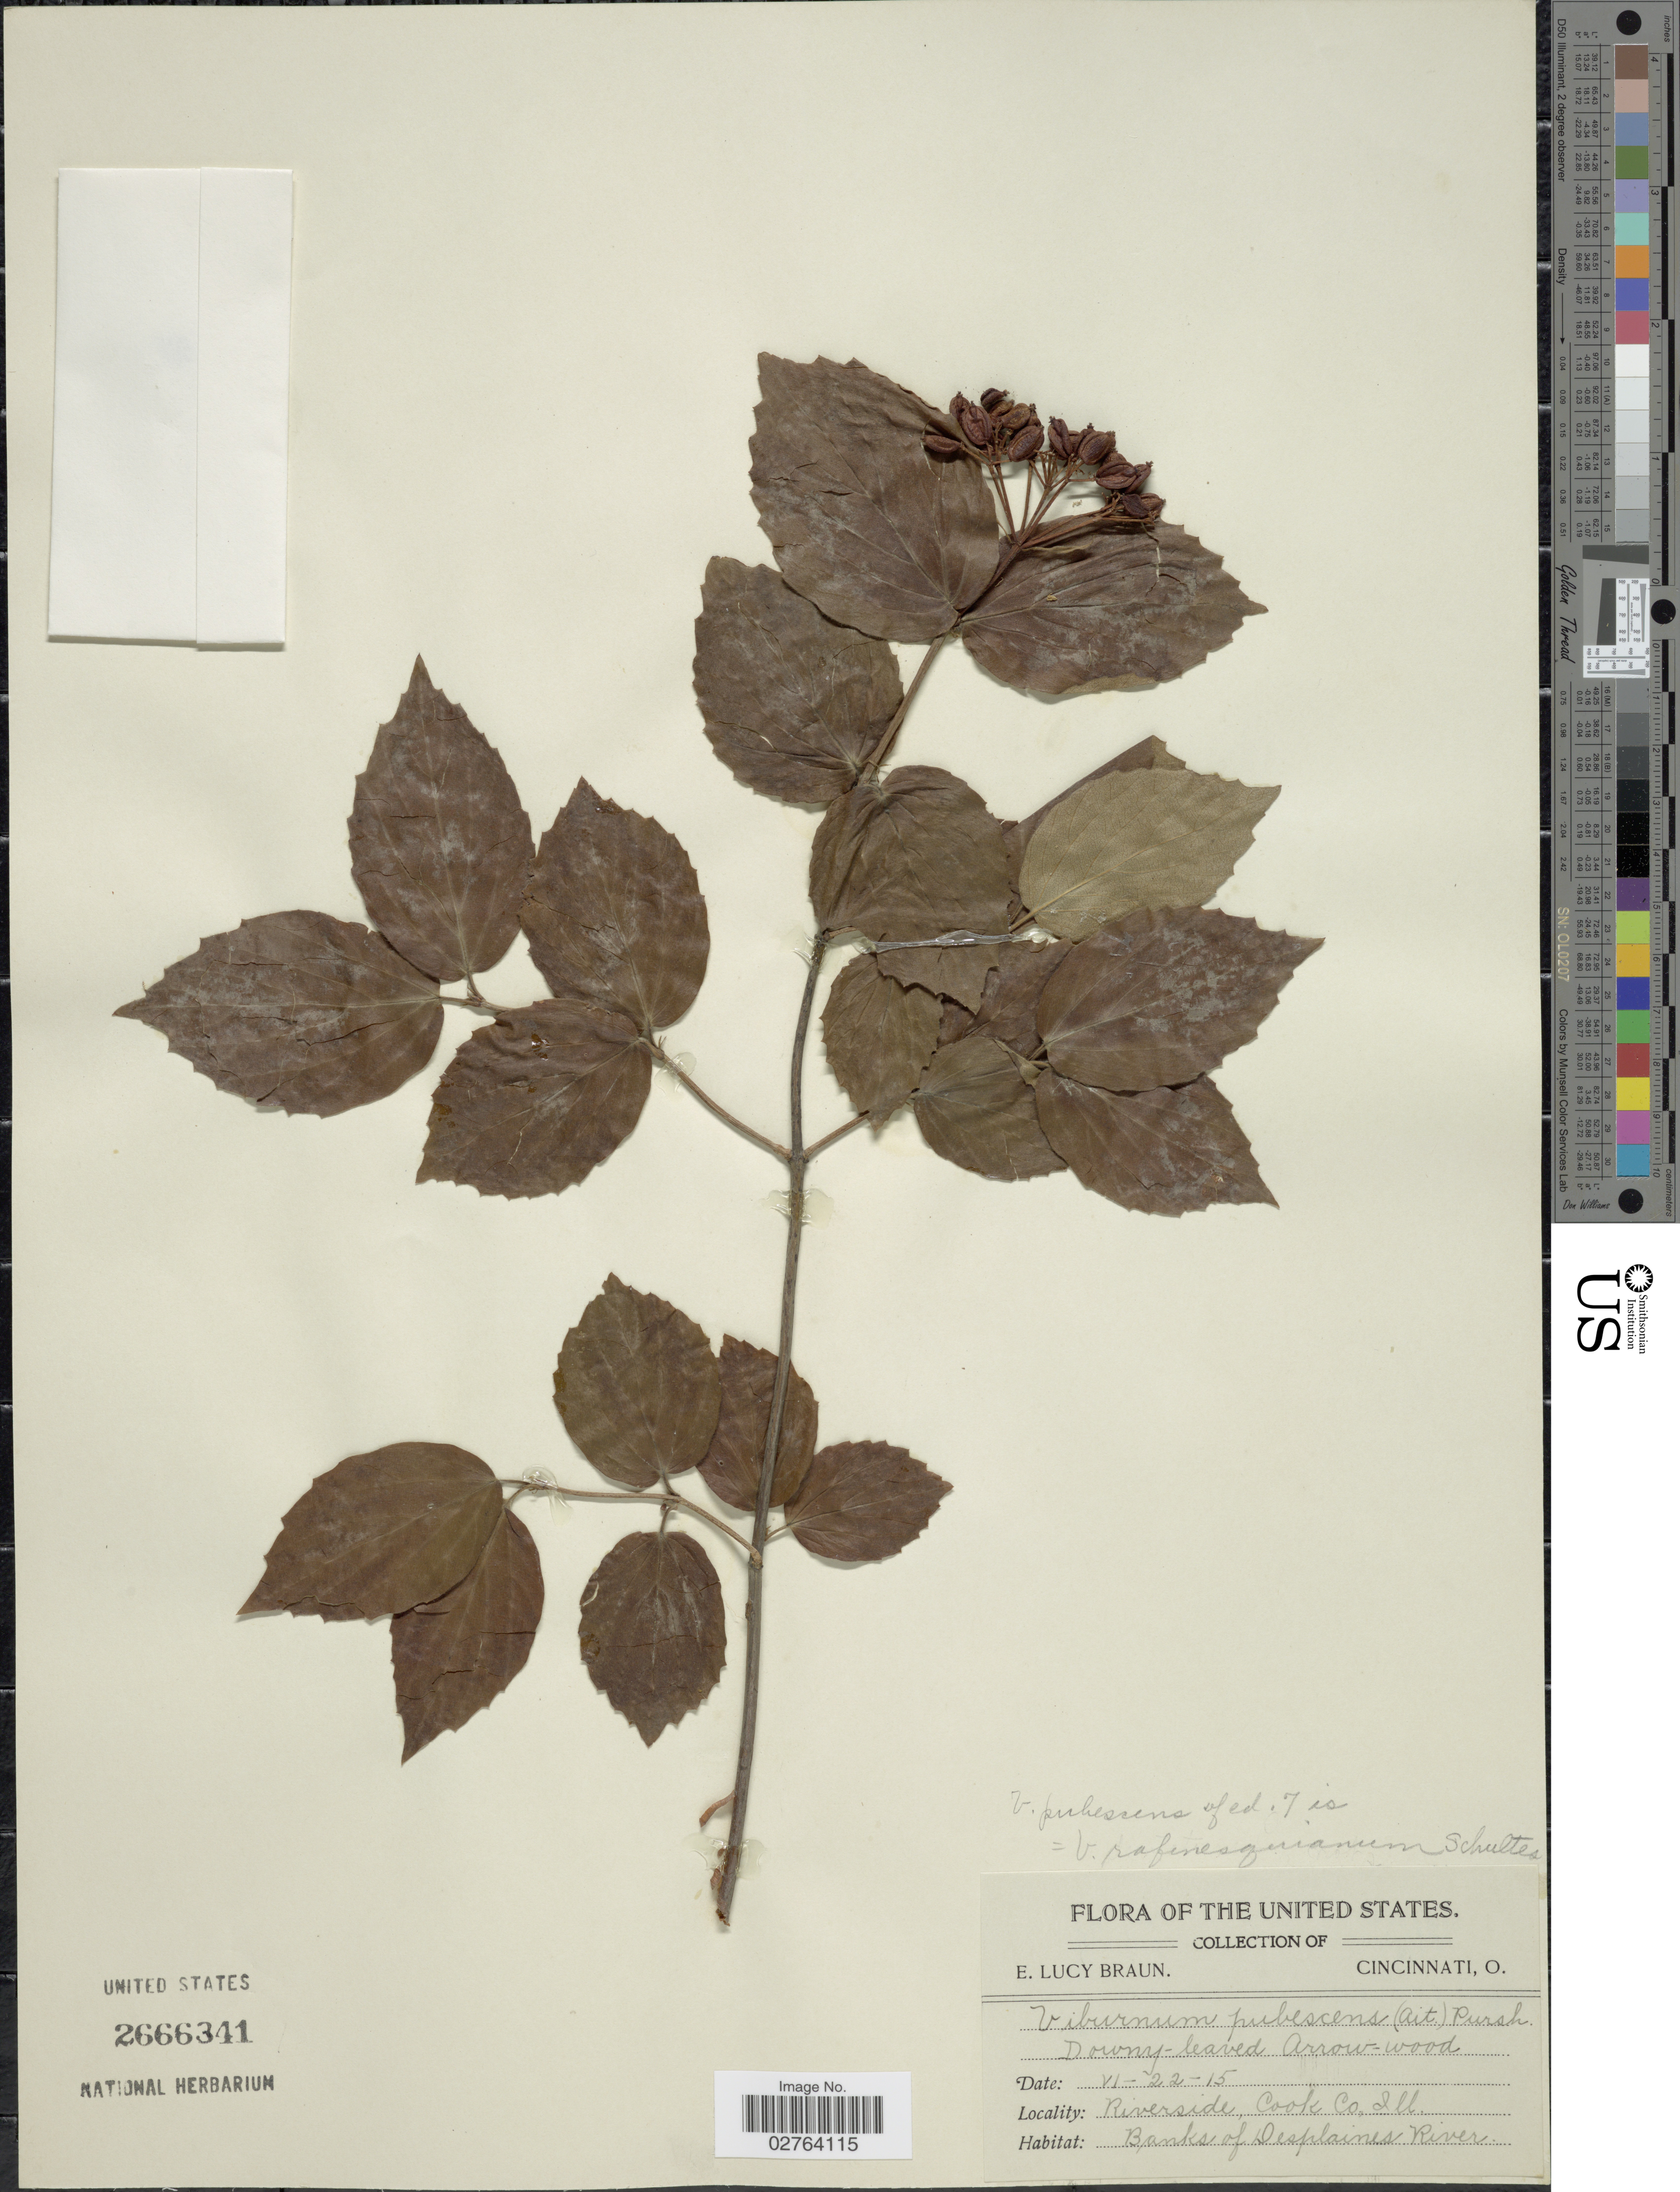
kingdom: Plantae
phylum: Tracheophyta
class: Magnoliopsida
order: Dipsacales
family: Viburnaceae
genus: Viburnum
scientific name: Viburnum pubescens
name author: (Aiton) Pursh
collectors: E. L. Braun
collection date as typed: Transcribed d/m/y: 22/6/15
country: United States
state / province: Illinois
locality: Riverside, Cook Co. Banks of Desplaines River.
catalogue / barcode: US 2666341